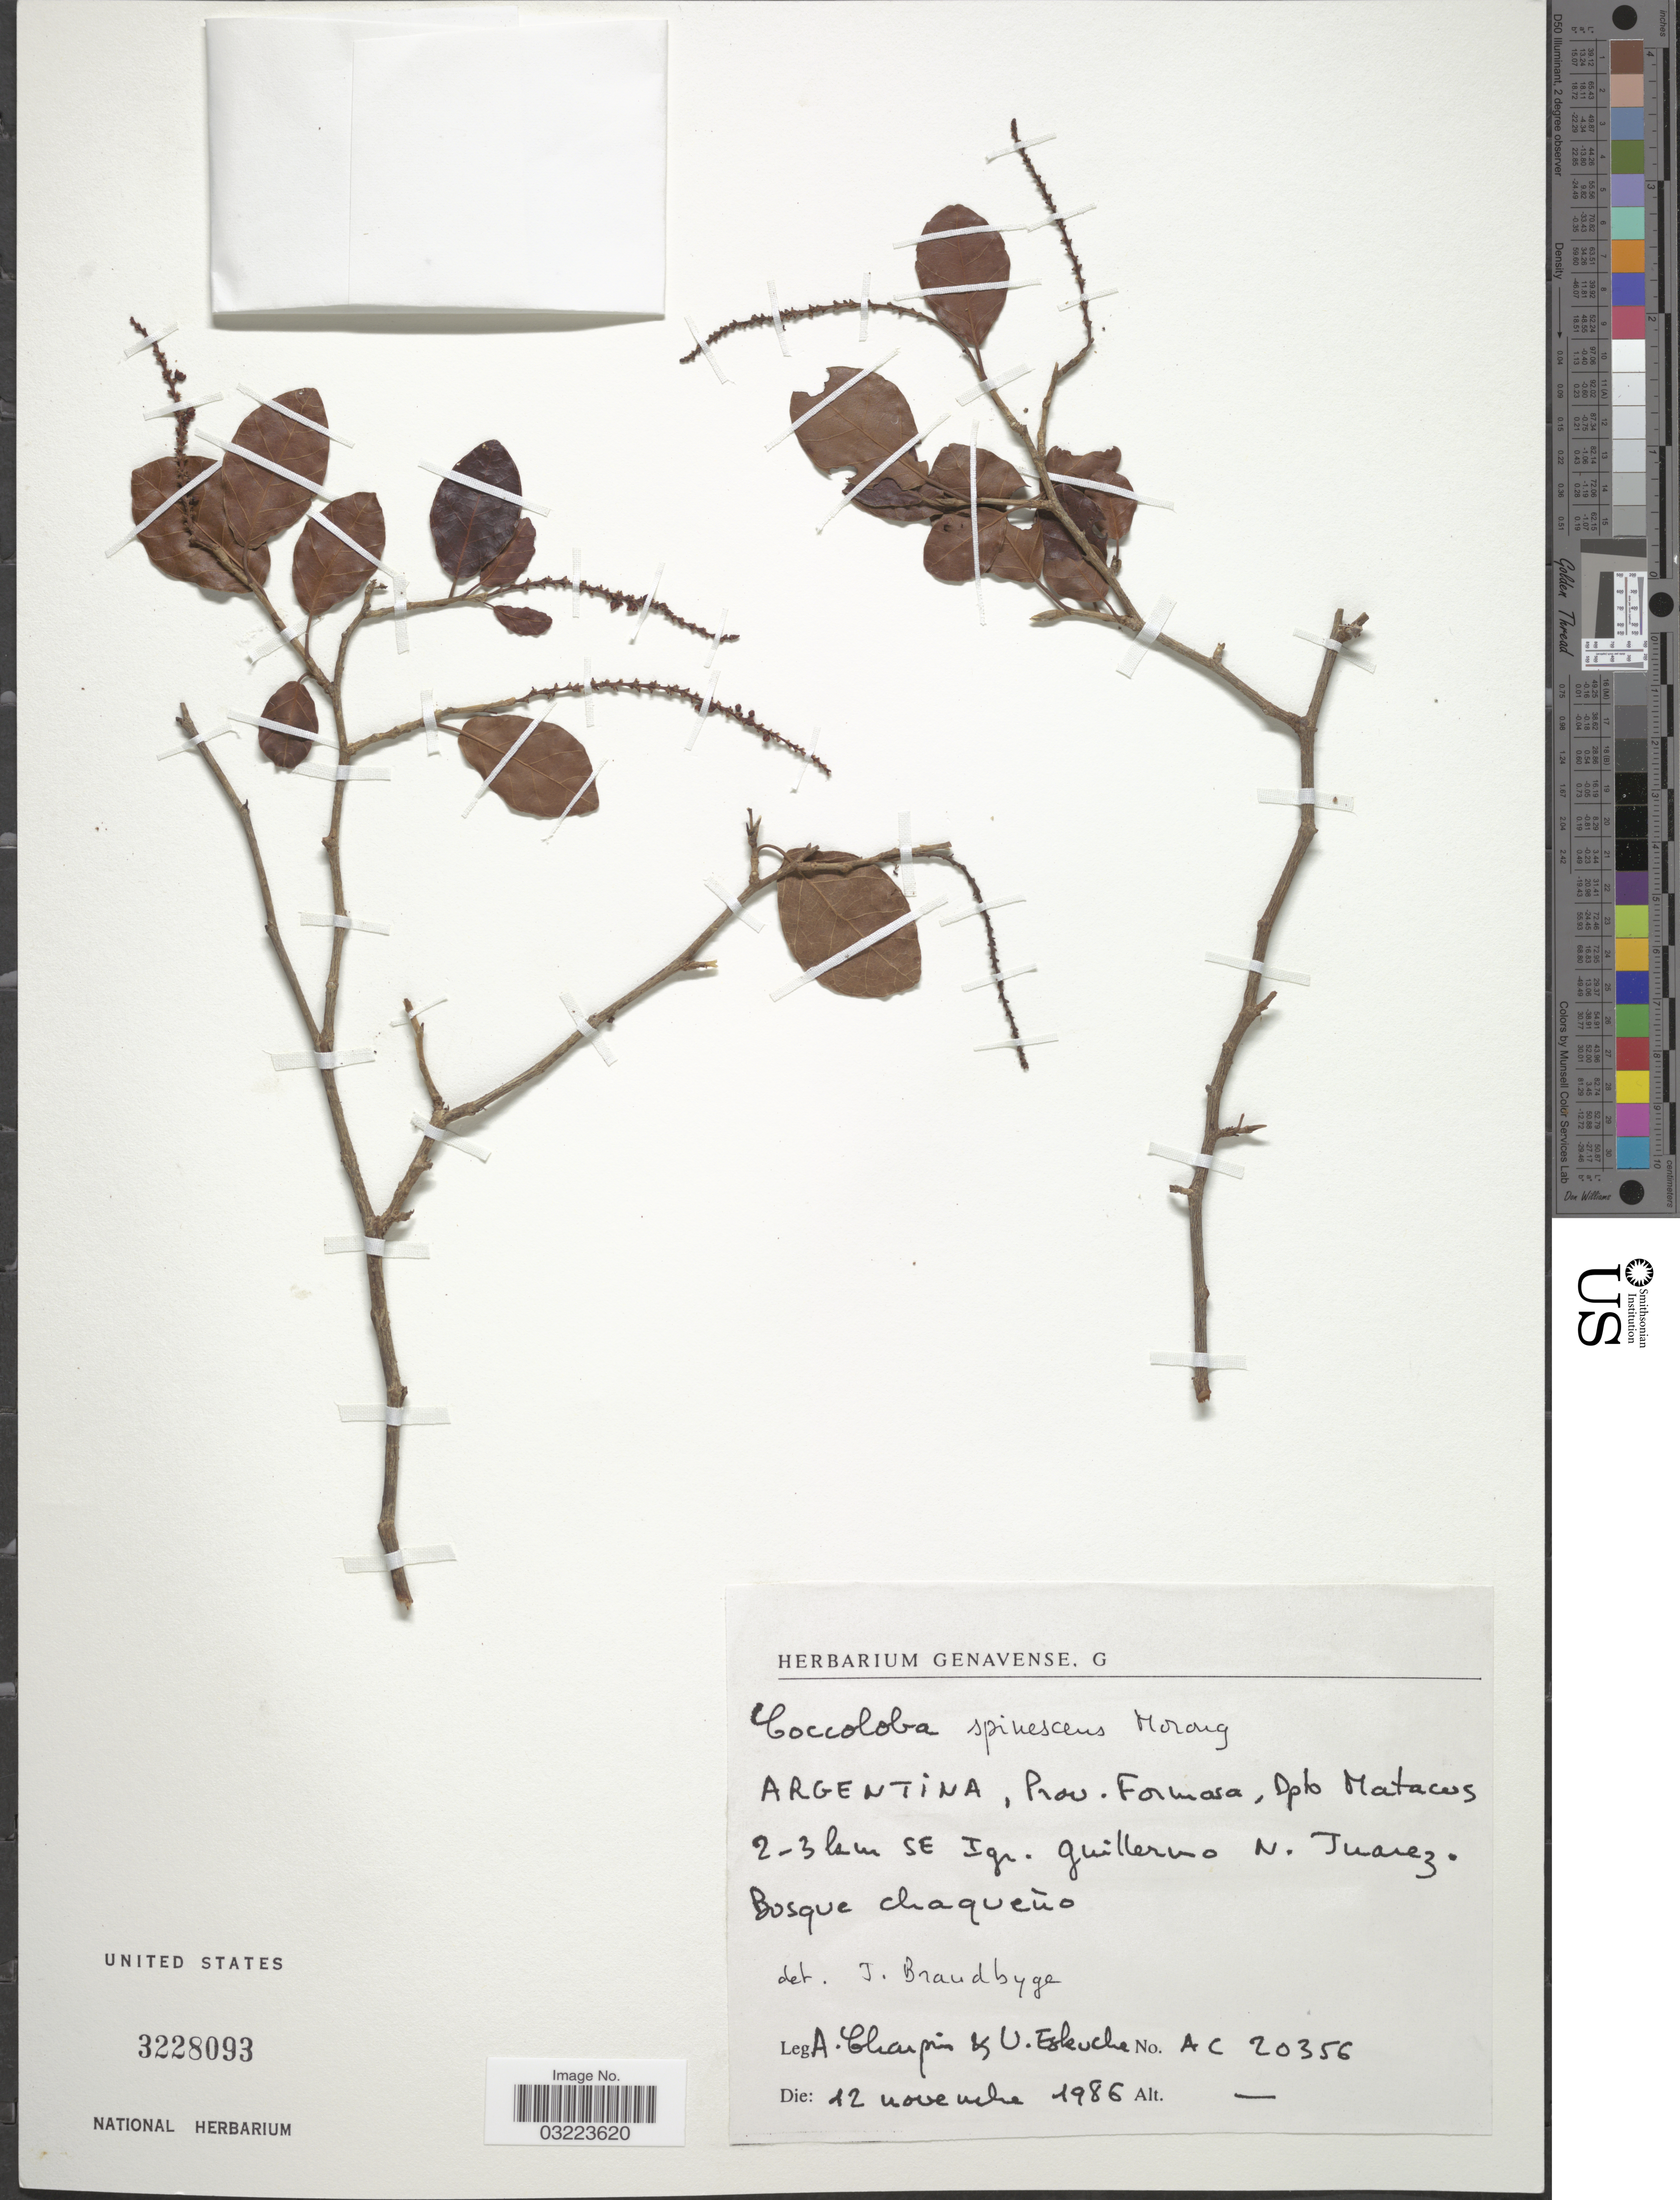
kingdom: Plantae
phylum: Tracheophyta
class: Magnoliopsida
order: Caryophyllales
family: Polygonaceae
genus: Coccoloba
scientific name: Coccoloba spinescens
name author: Morong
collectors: A. Charpin & U. Eskuche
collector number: AC20356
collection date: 1986-11-12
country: Argentina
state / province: Formosa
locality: Dpto Matacos 2-3 km SE Igr. guillermo N. Juarez. Bosque chaqueño.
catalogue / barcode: US 3228093